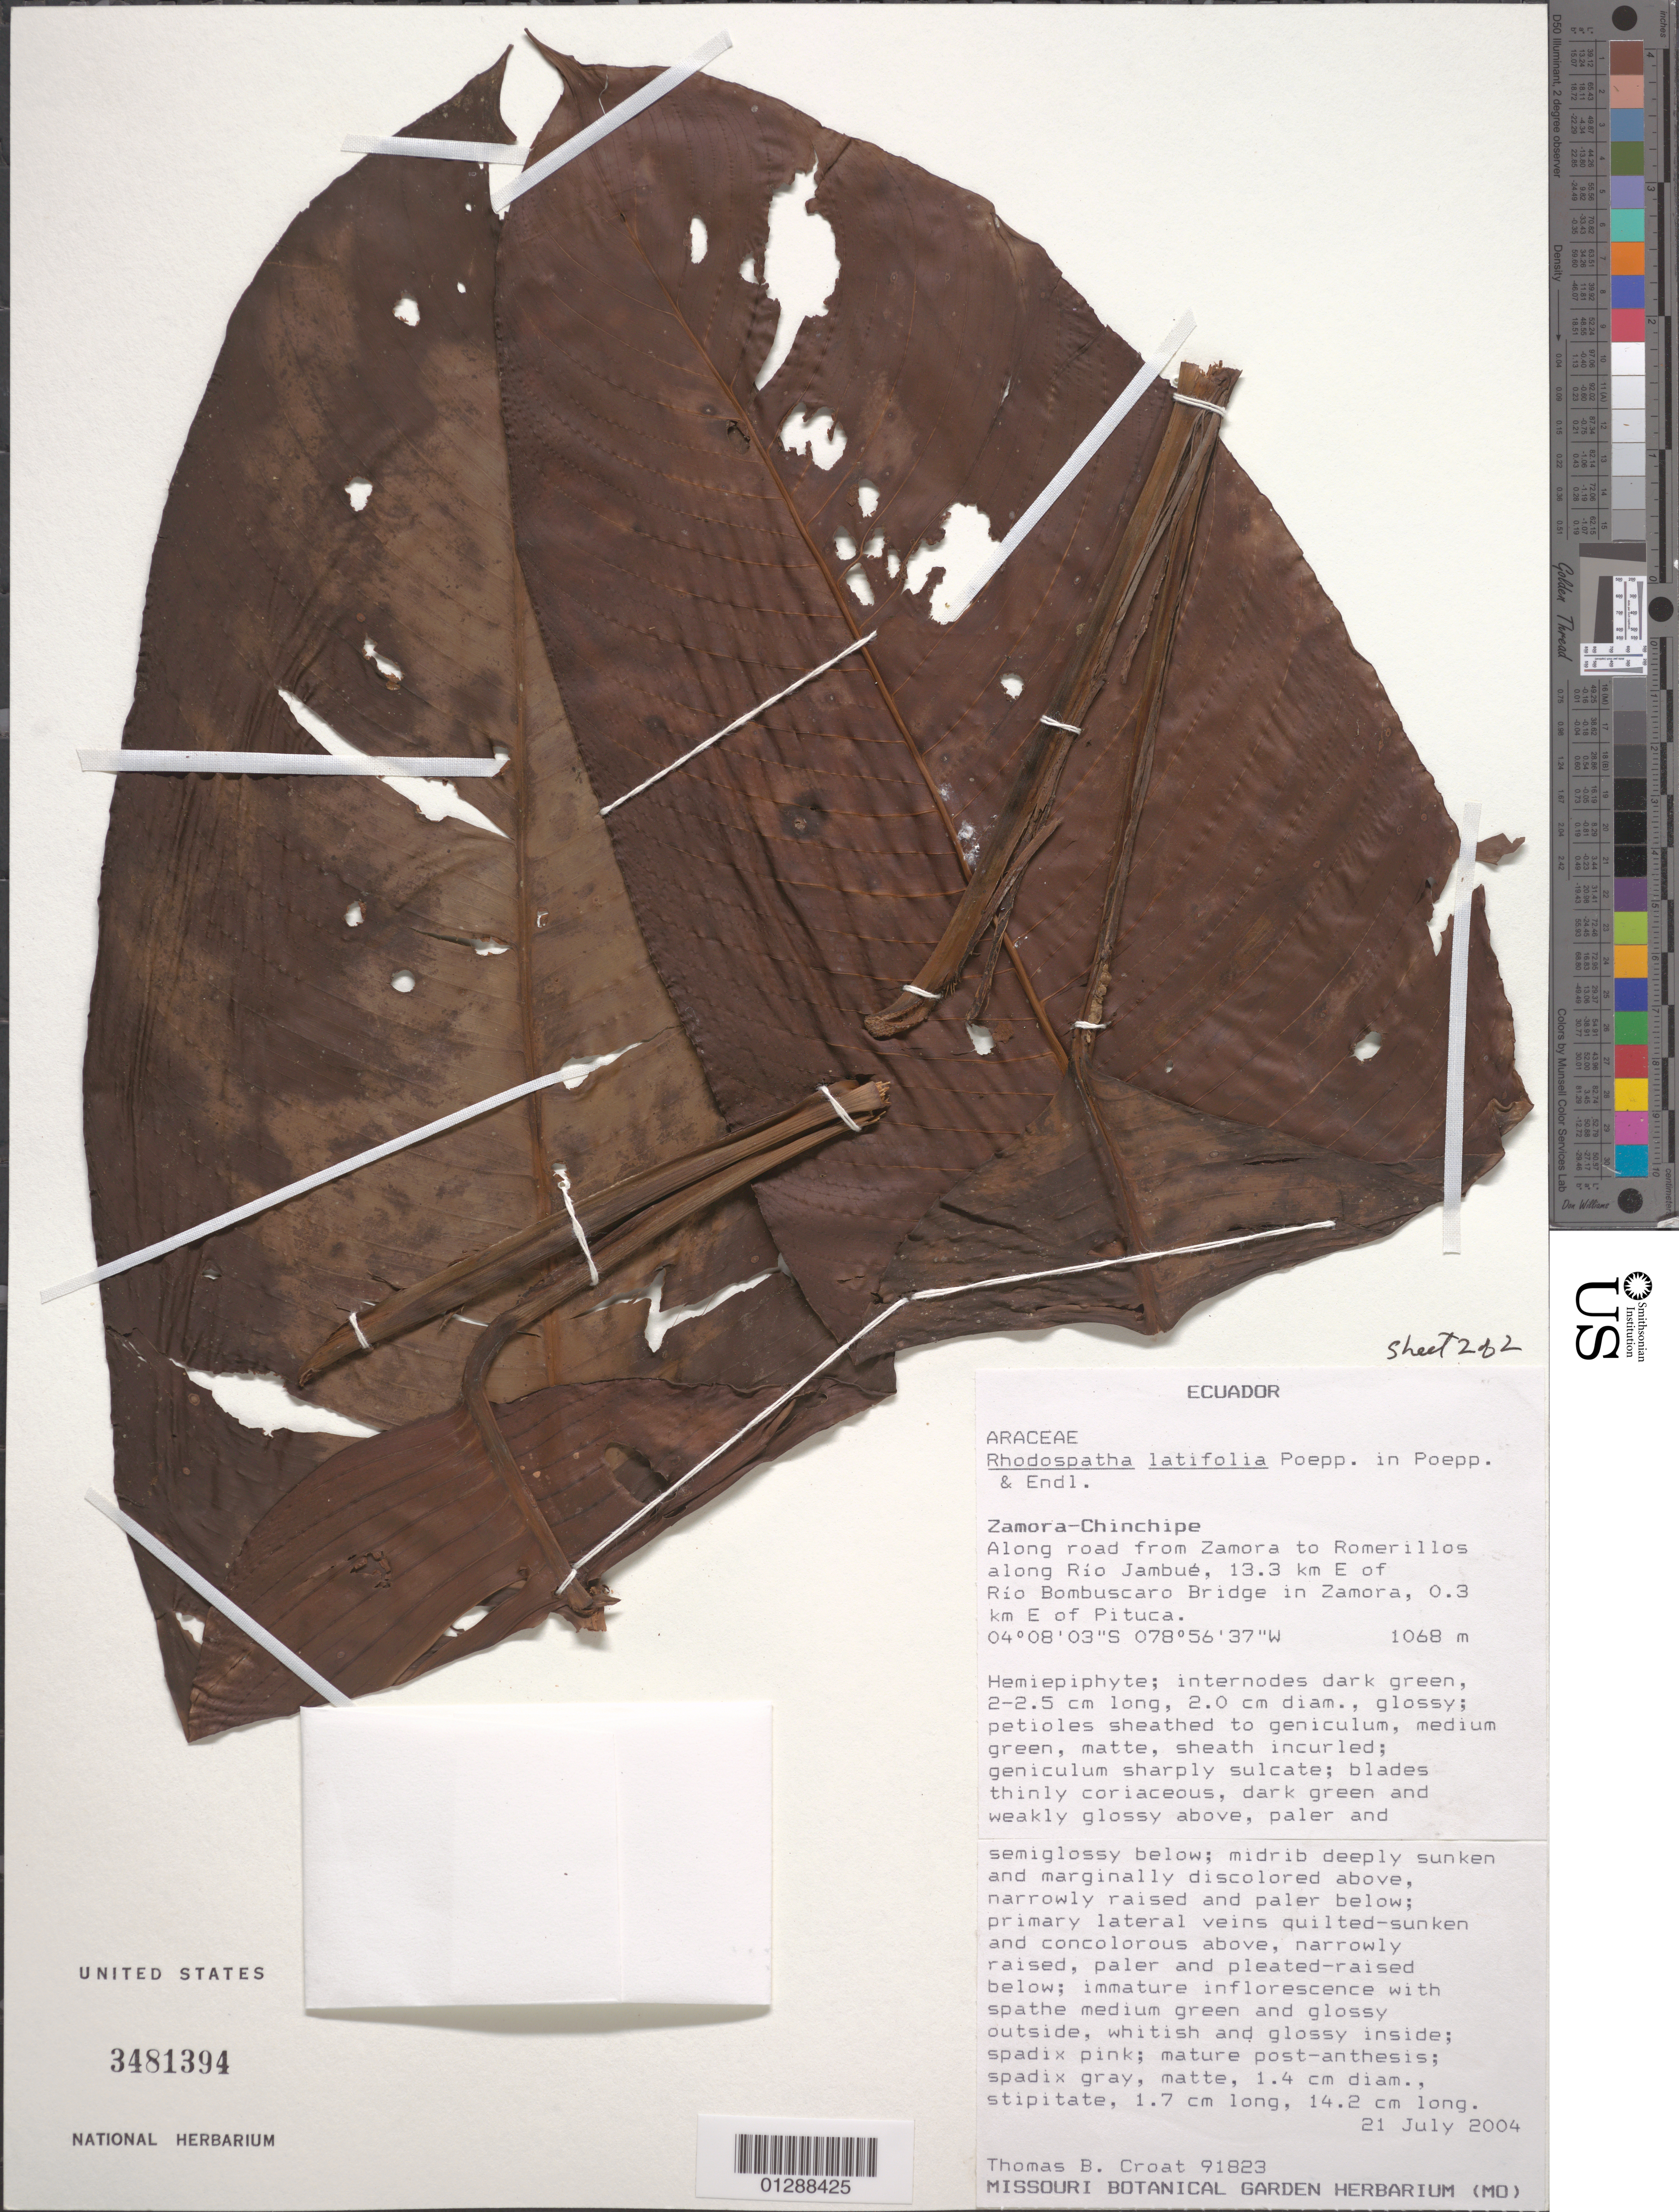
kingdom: Plantae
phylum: Tracheophyta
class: Liliopsida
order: Alismatales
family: Araceae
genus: Rhodospatha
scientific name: Rhodospatha latifolia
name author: Poepp. & Endl.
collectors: T. B. Croat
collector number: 91823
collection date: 2004-07-21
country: Ecuador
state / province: Zamora-Chinchipe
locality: Along road from Zamora to Romerillos along Río Jambué, 13.3 km E of Río Bombuscaro Bridge in Zamora, 0.3 km E of Pituca.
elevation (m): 1068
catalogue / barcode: US 3481394